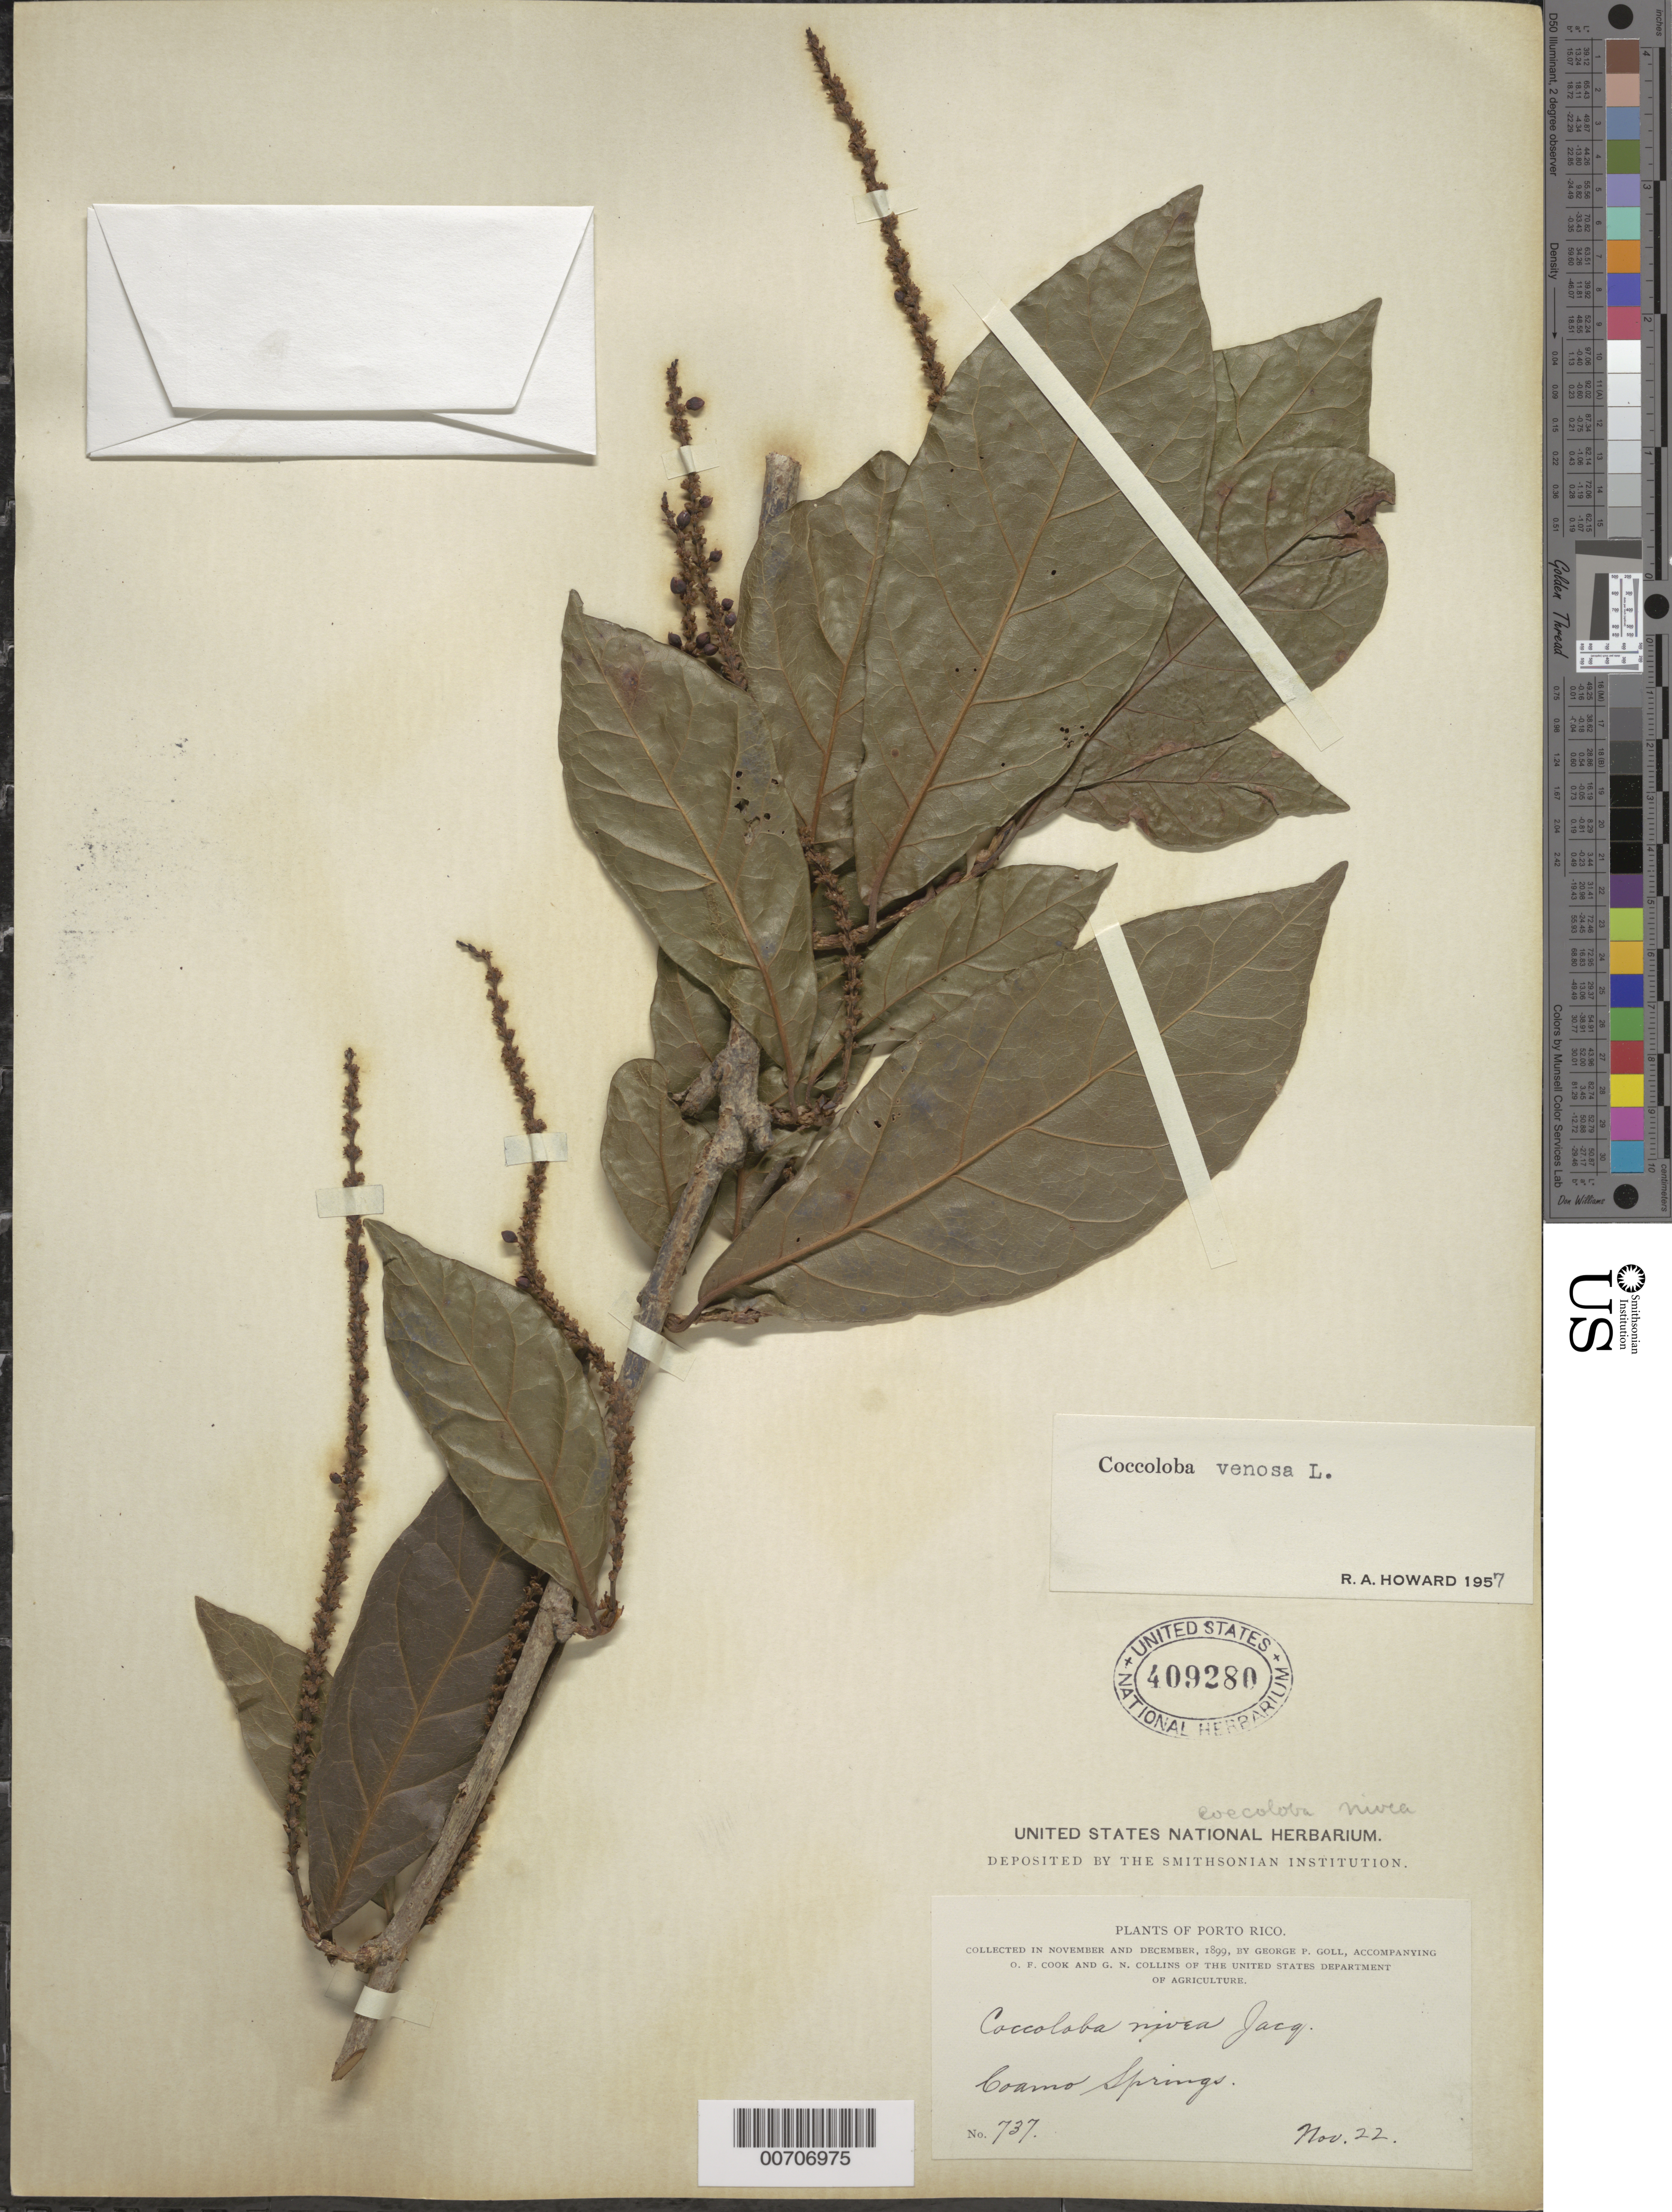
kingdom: Plantae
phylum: Tracheophyta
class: Magnoliopsida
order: Caryophyllales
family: Polygonaceae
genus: Coccoloba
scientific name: Coccoloba venosa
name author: L.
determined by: Howard, R. A.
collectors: G. Goll, O. F. Cook & G. Collins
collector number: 737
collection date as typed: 22 Nov 1899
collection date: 1899-11-22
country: Puerto Rico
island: Greater Antilles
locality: Coamo Springs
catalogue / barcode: US 409280